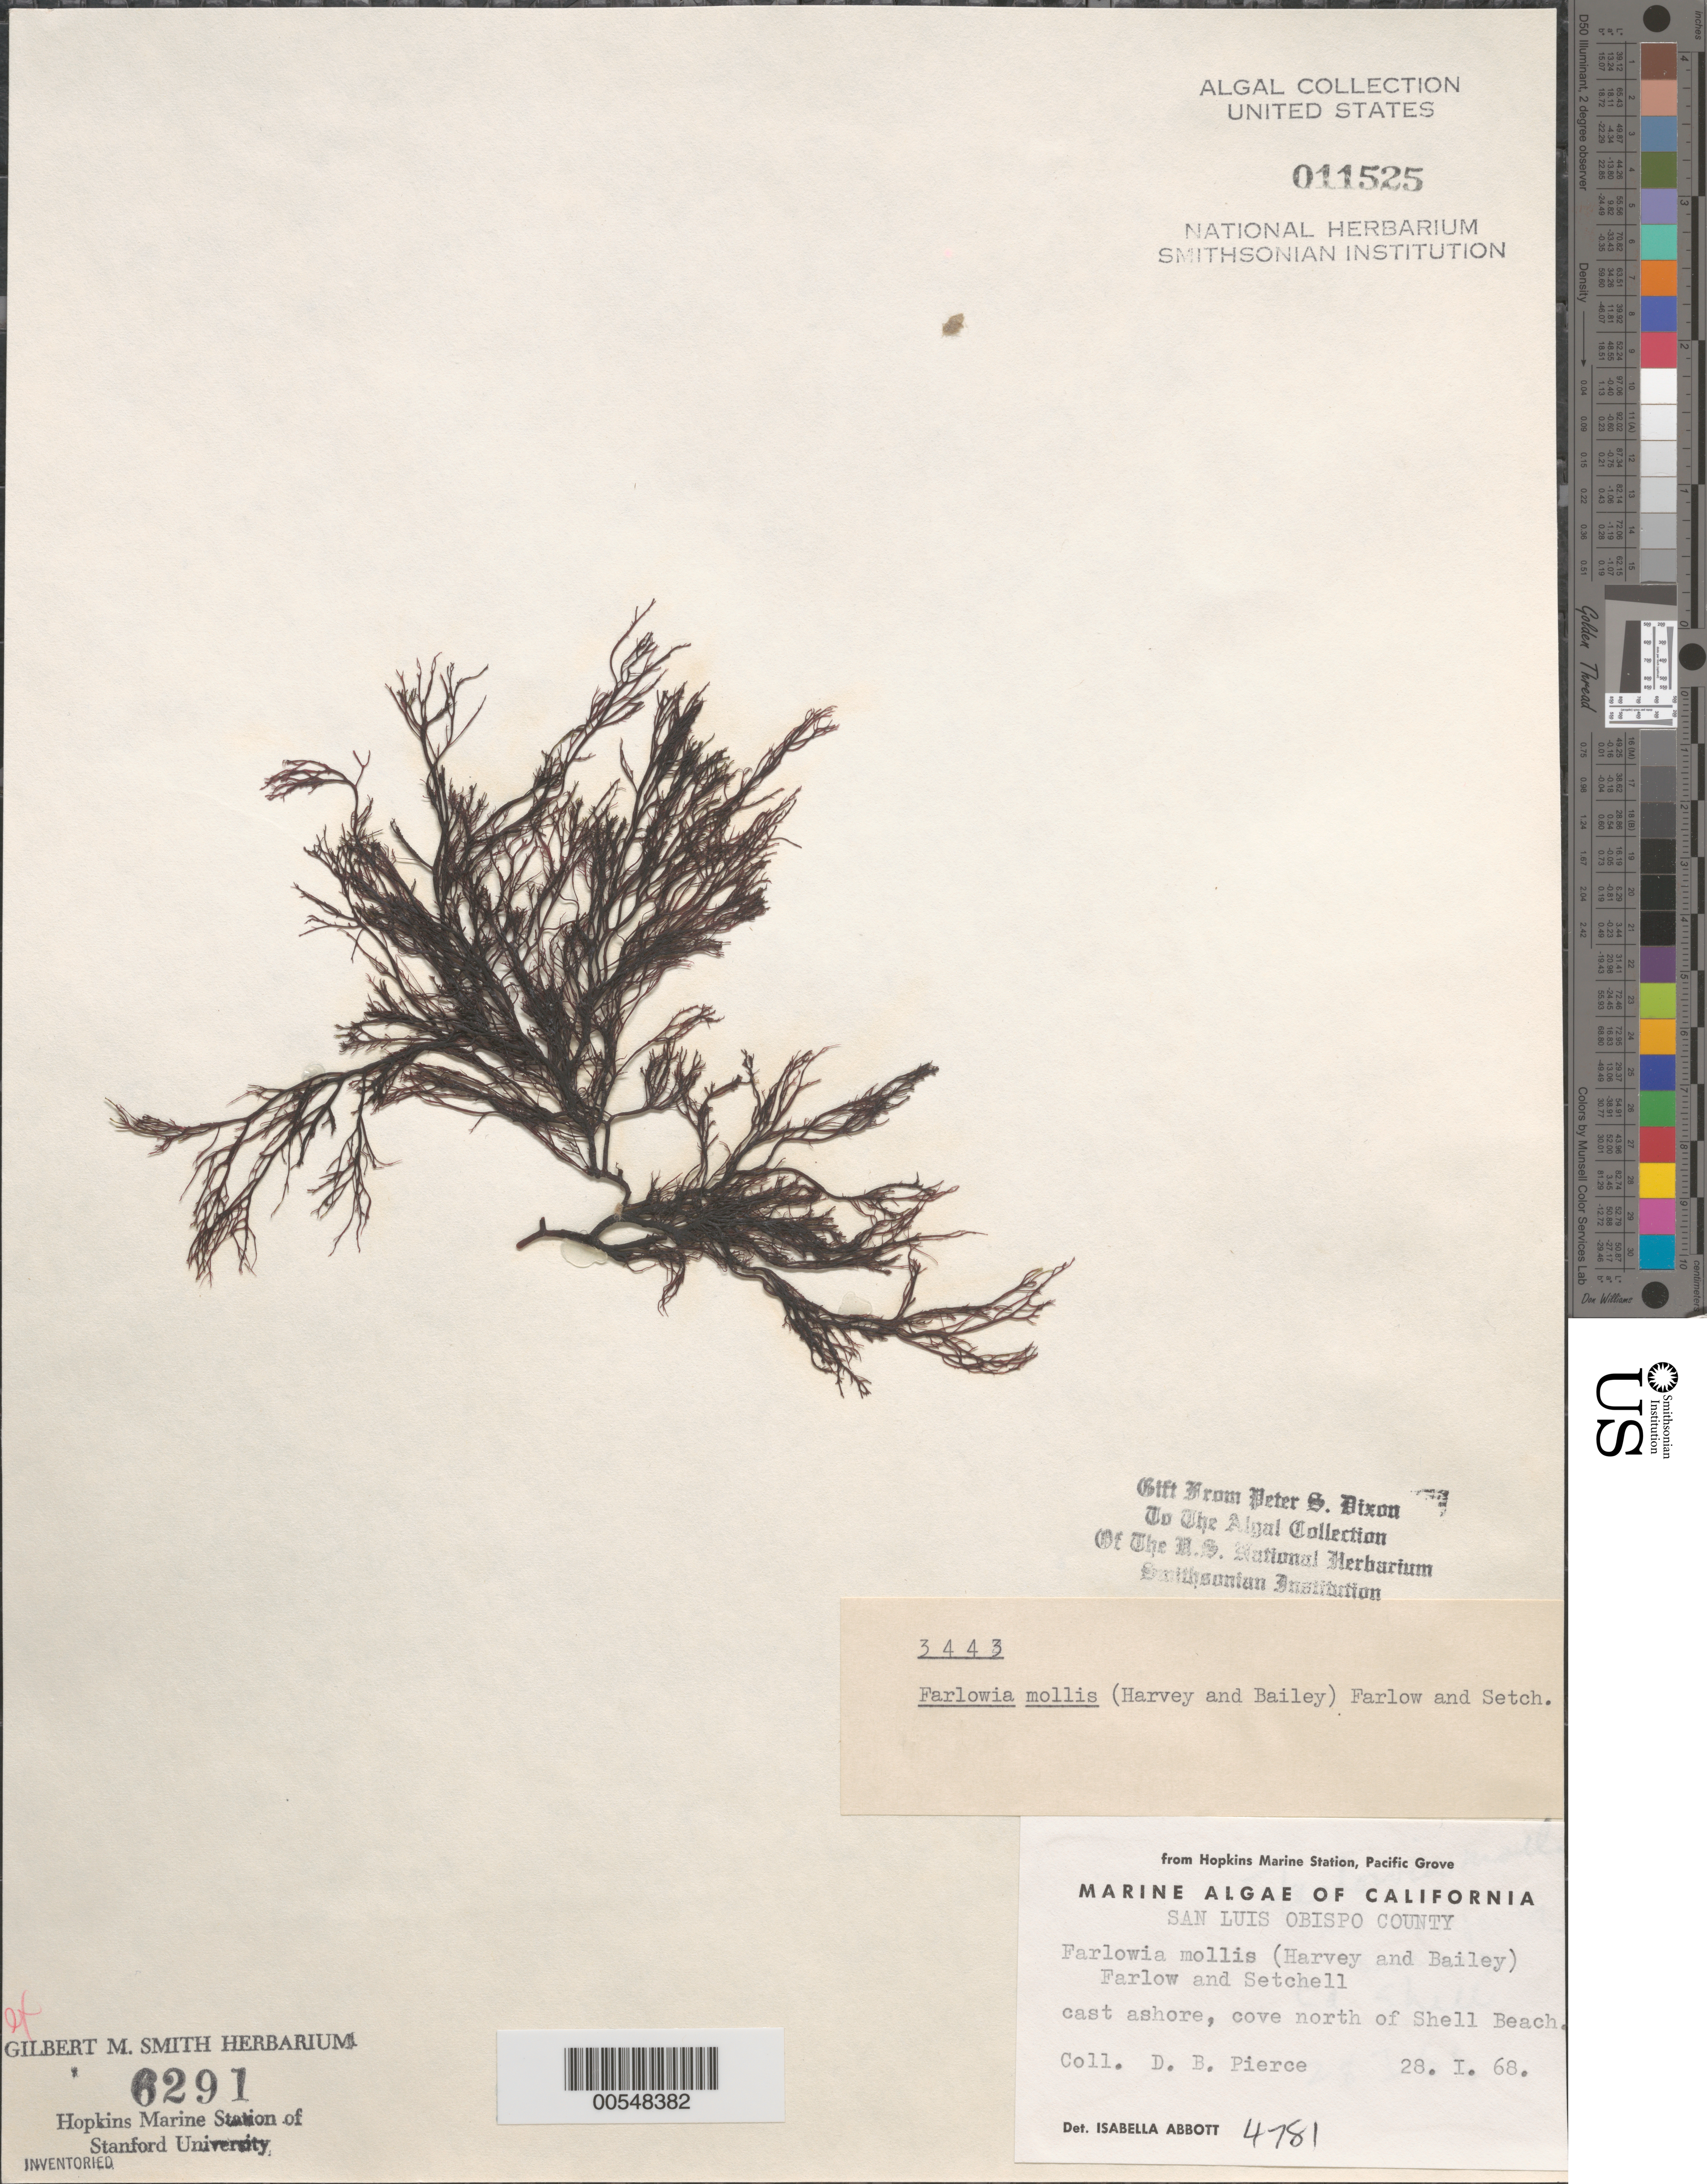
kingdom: Plantae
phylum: Rhodophyta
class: Florideophyceae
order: Gigartinales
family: Dumontiaceae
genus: Farlowia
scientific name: Farlowia mollis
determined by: Abbott, Isabella A.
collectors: D. Pierce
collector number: IAA 4781 & PSD 3443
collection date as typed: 28 Jan 1968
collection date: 1968-01-28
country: United States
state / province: California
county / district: San Luis Obispo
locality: Cove north of Shell Beach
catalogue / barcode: US 11525